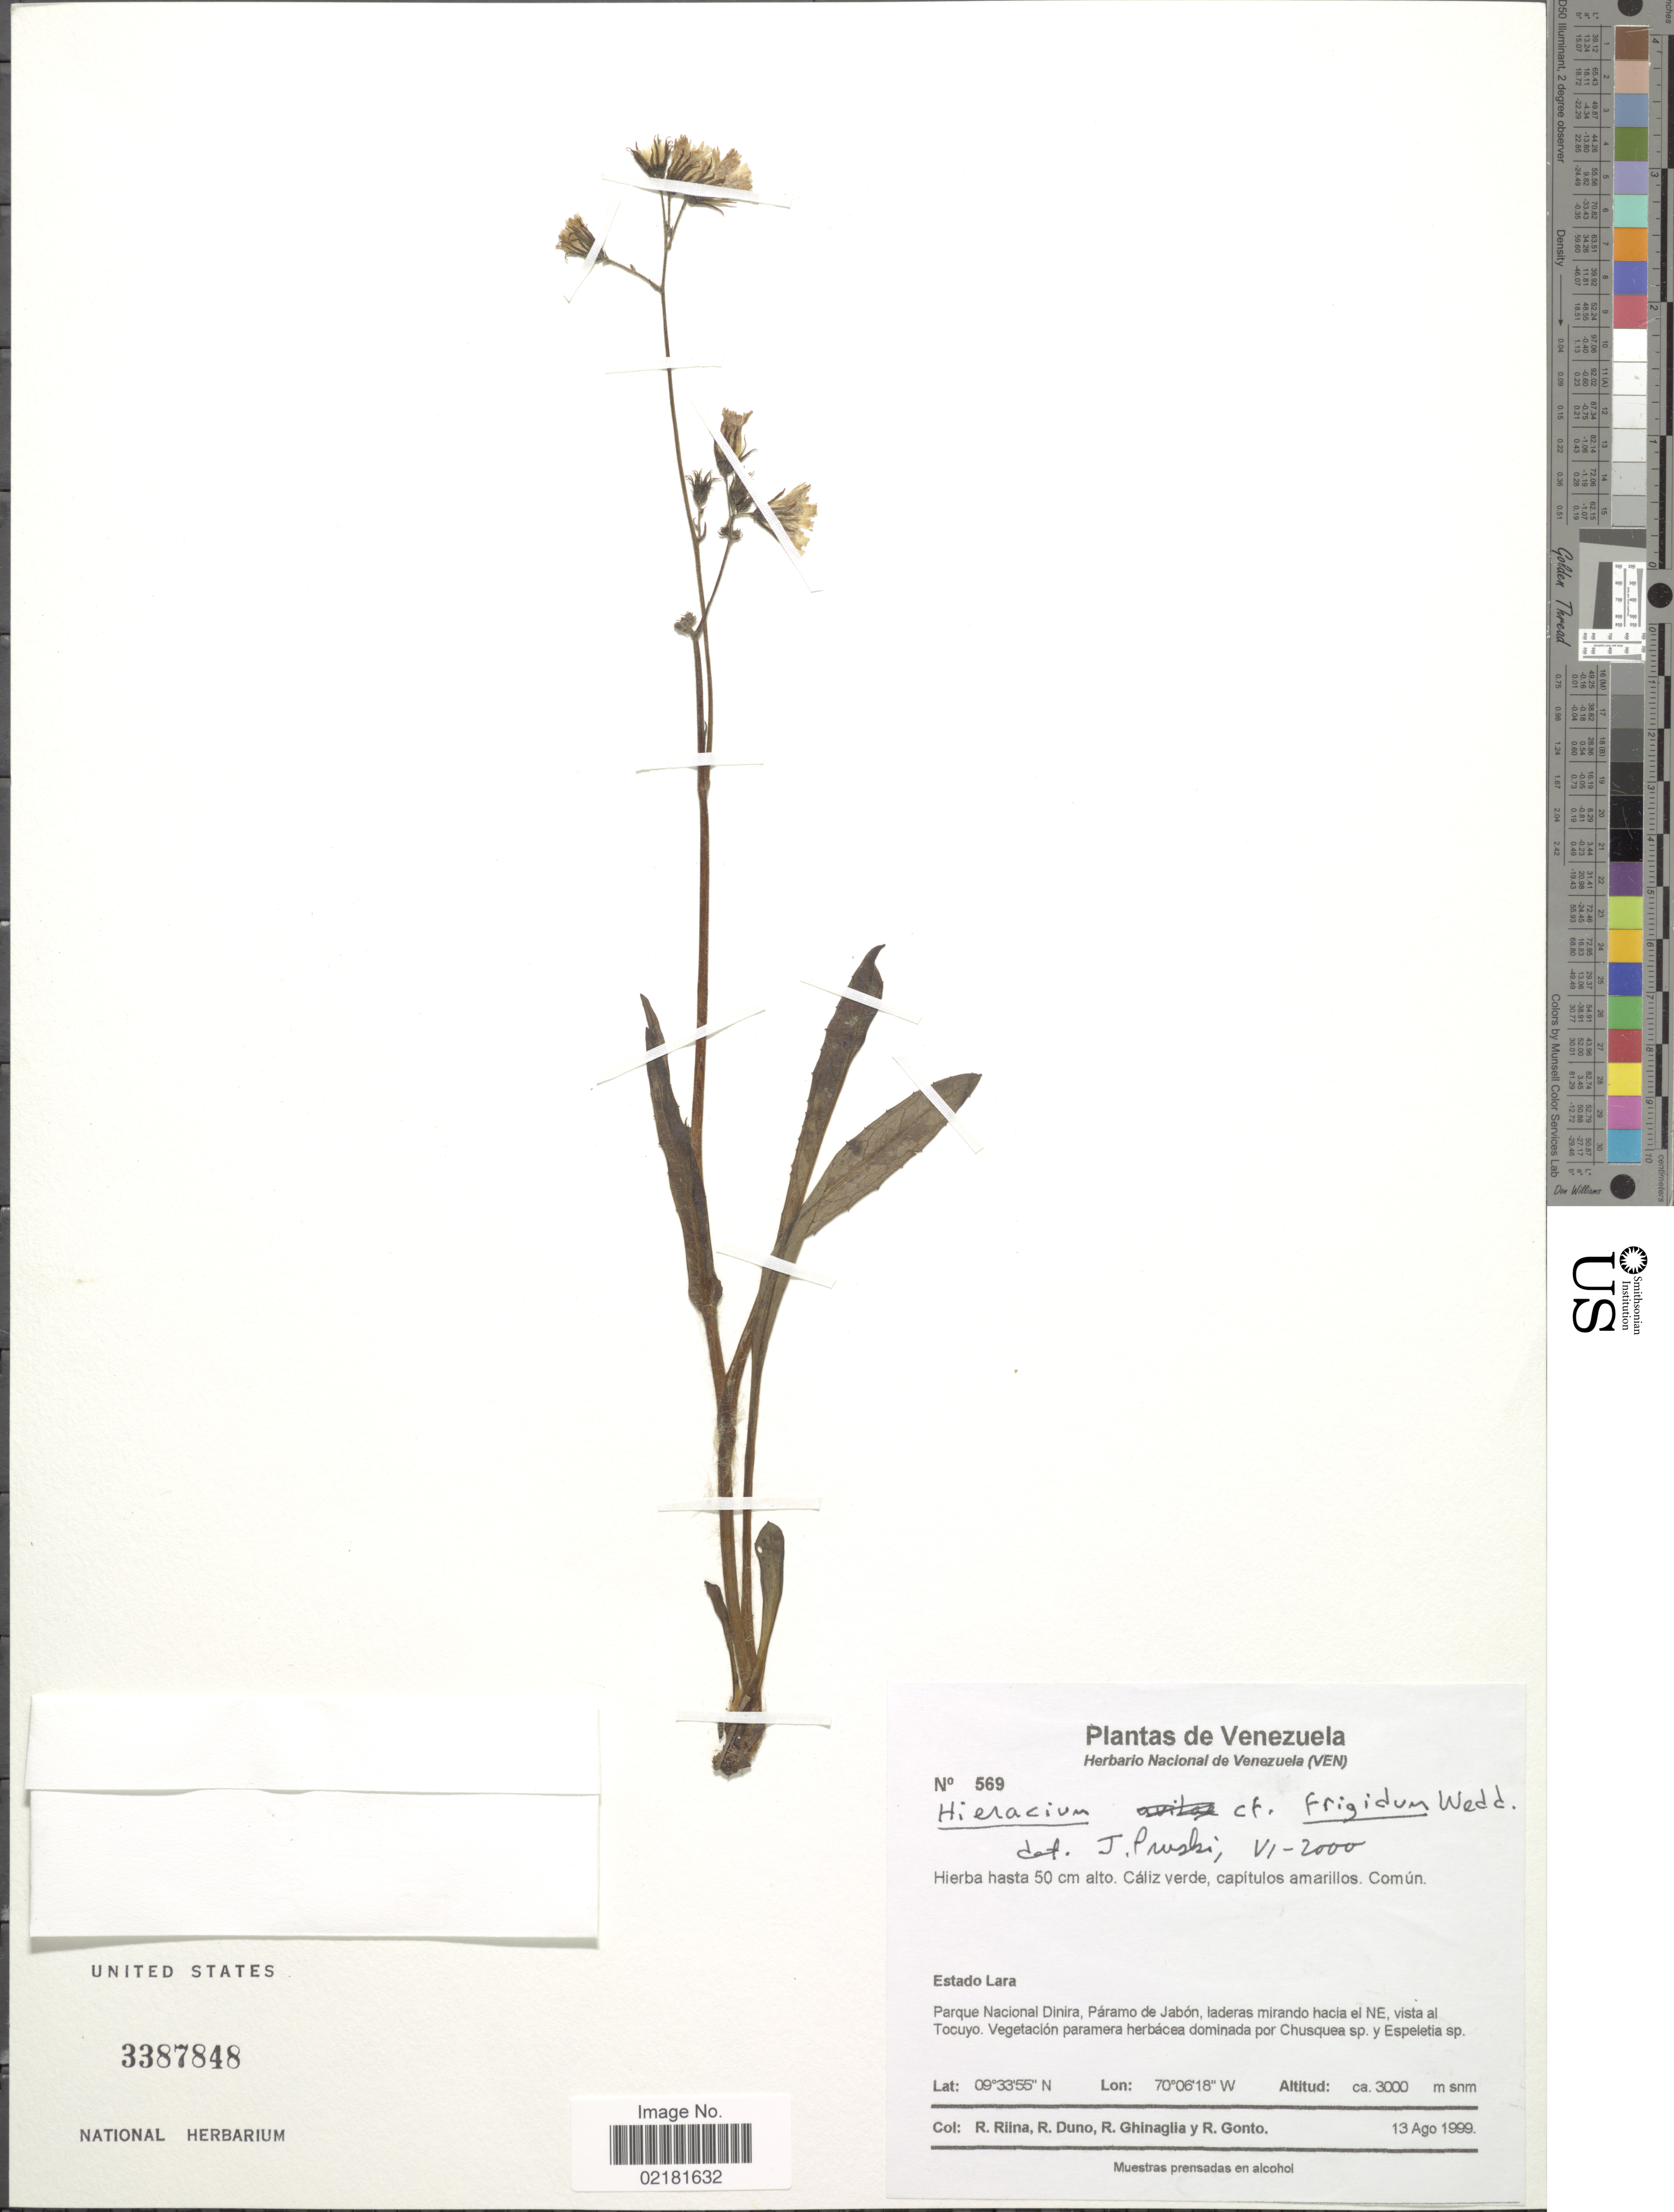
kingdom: Plantae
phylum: Tracheophyta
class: Magnoliopsida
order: Asterales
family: Asteraceae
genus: Hieracium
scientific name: Hieracium jubatum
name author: Fr.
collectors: R. Riina, R. Duno de Stefano, R. Ghinaglia & R. Gonto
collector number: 569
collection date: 1999-08-13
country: Venezuela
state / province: Lara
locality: Parque Nacional dinira, Paramo de Jabon, laderas mirando hacia el NE, vista al Tocuyo.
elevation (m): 3000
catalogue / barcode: US 3387848